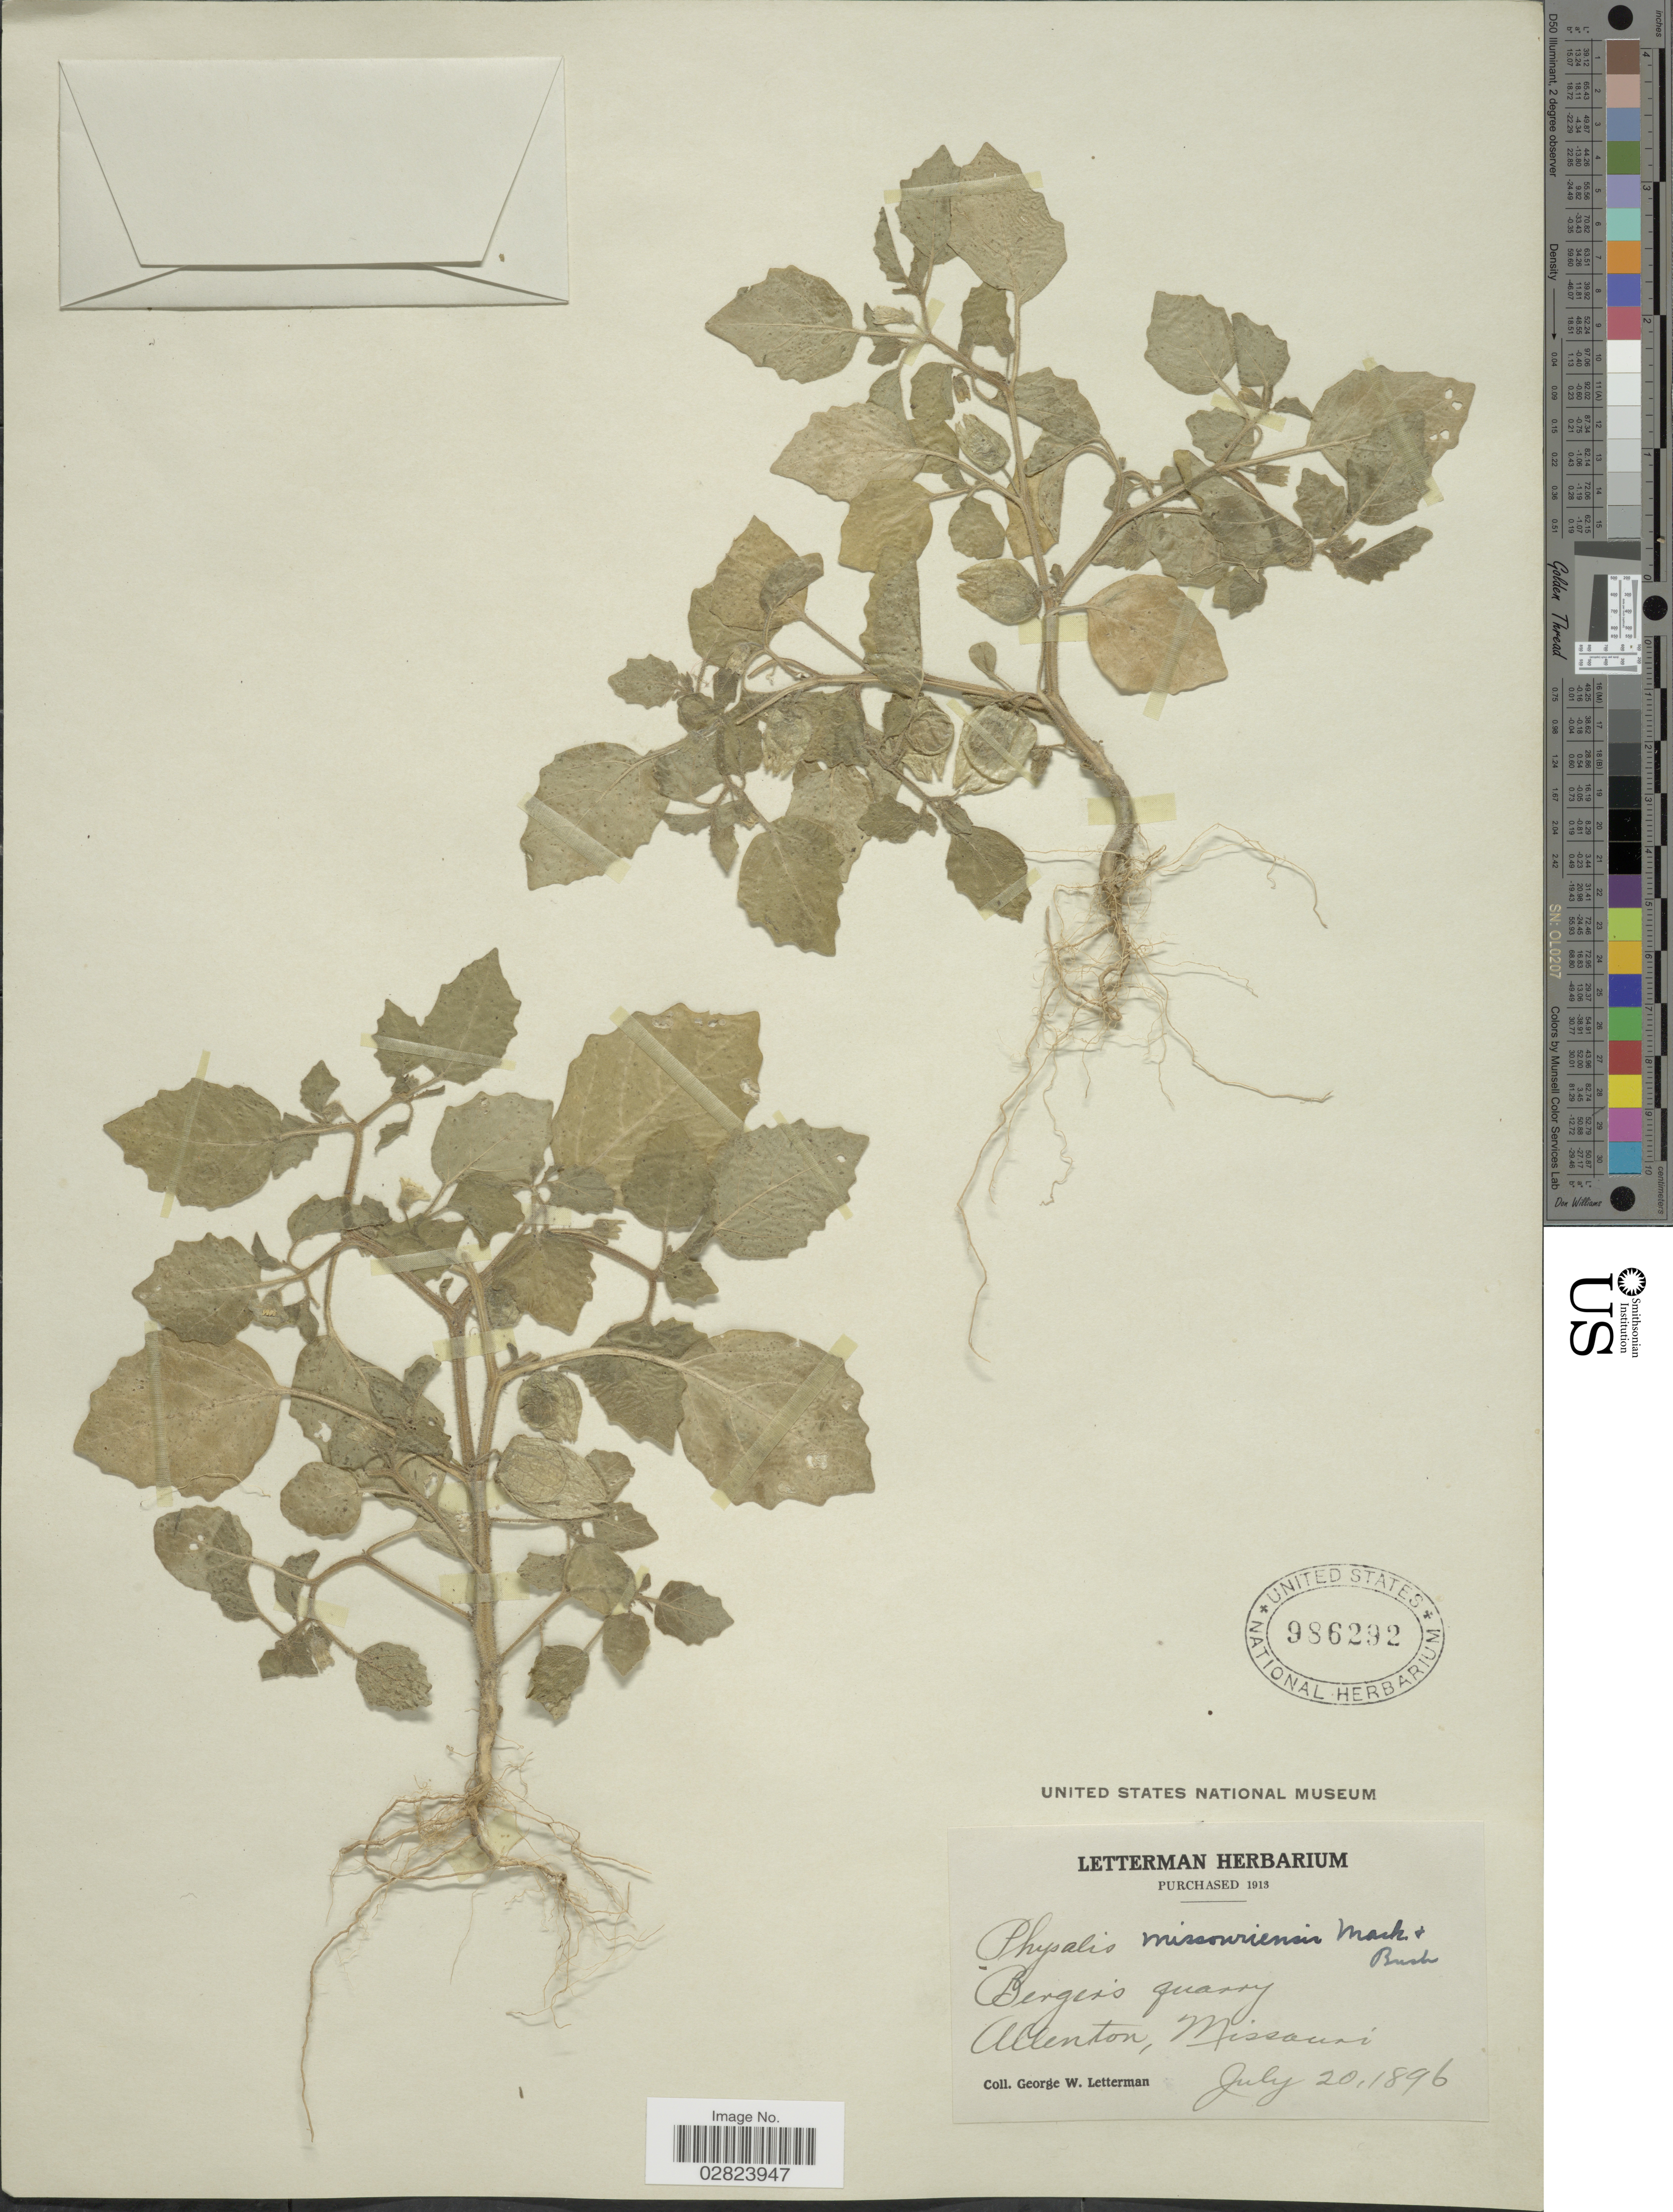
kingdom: Plantae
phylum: Tracheophyta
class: Magnoliopsida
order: Solanales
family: Solanaceae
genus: Physalis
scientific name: Physalis missouriensis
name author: Mack. & Bush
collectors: G. W. Letterman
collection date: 1896-07-20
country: United States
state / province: Missouri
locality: Allenton. Berger's quarry [unsure placement]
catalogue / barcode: US 986292